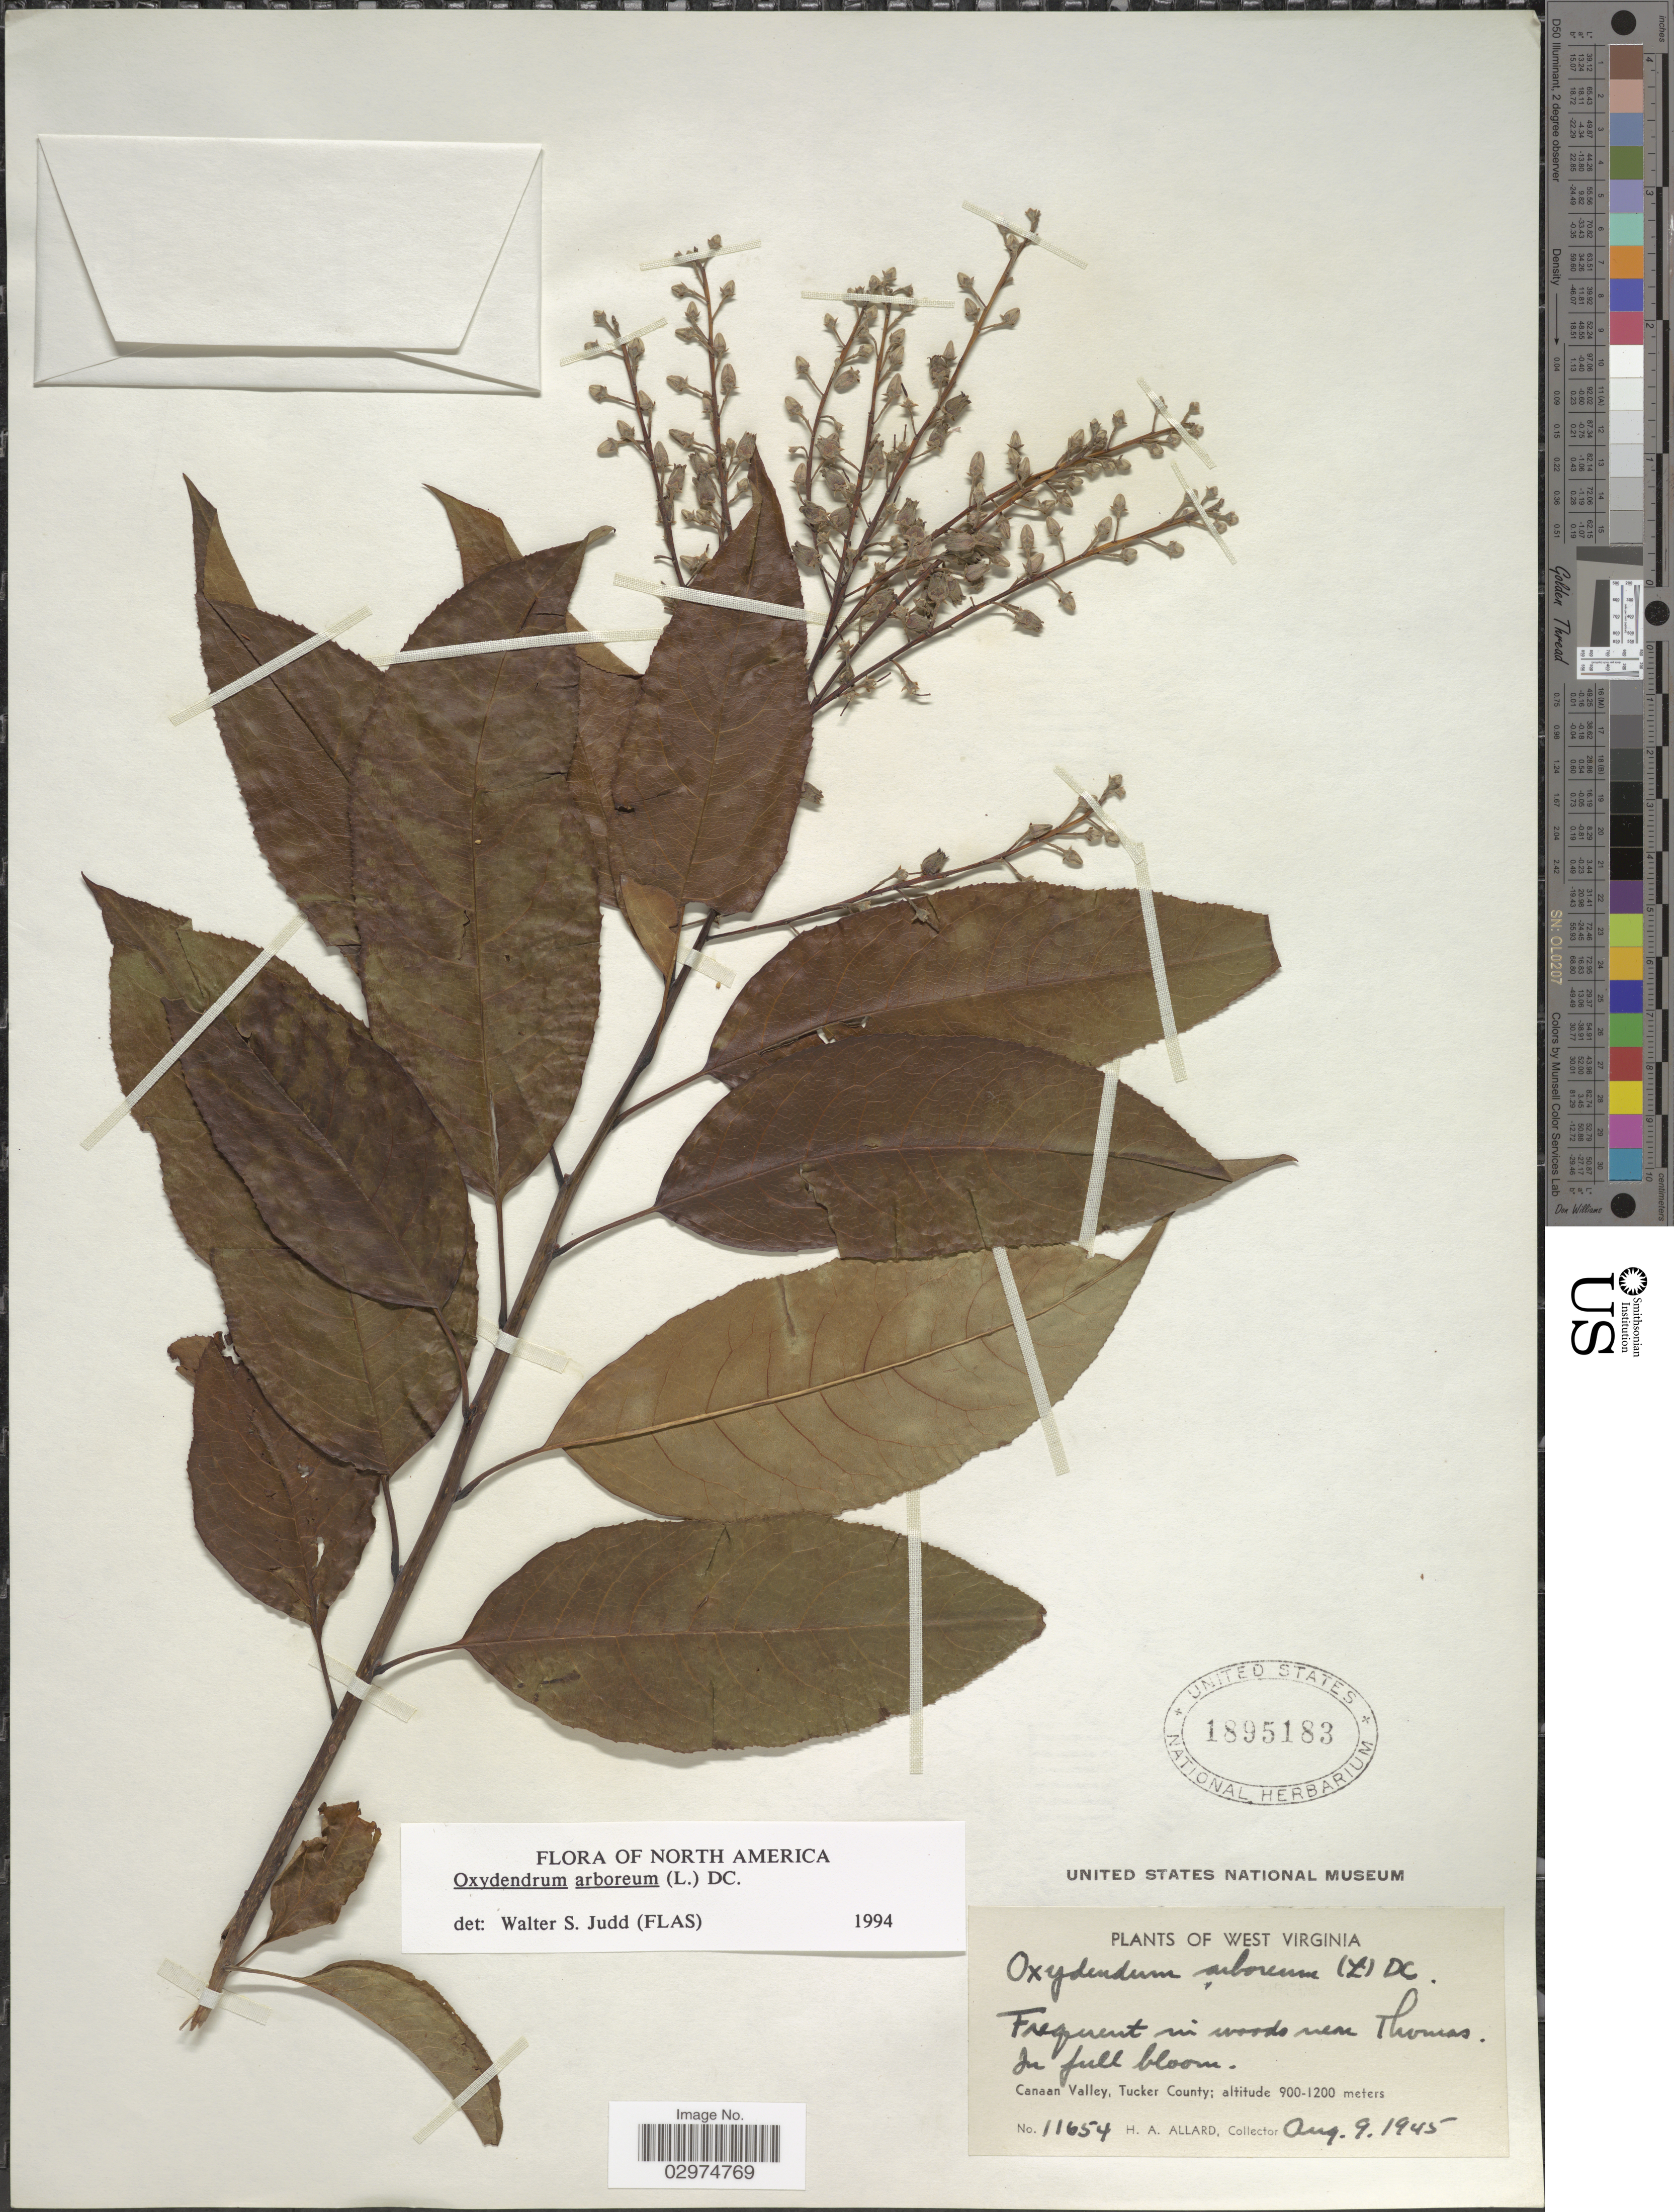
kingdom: Plantae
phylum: Tracheophyta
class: Magnoliopsida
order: Ericales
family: Ericaceae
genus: Oxydendrum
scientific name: Oxydendrum arboreum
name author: (L.) DC.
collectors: H. A. Allard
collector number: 11654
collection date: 1945-08-09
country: United States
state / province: West Virginia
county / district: Tucker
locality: Frequent in woods near Thomas, Canaan Valley, Tucker County.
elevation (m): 900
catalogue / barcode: US 1895183